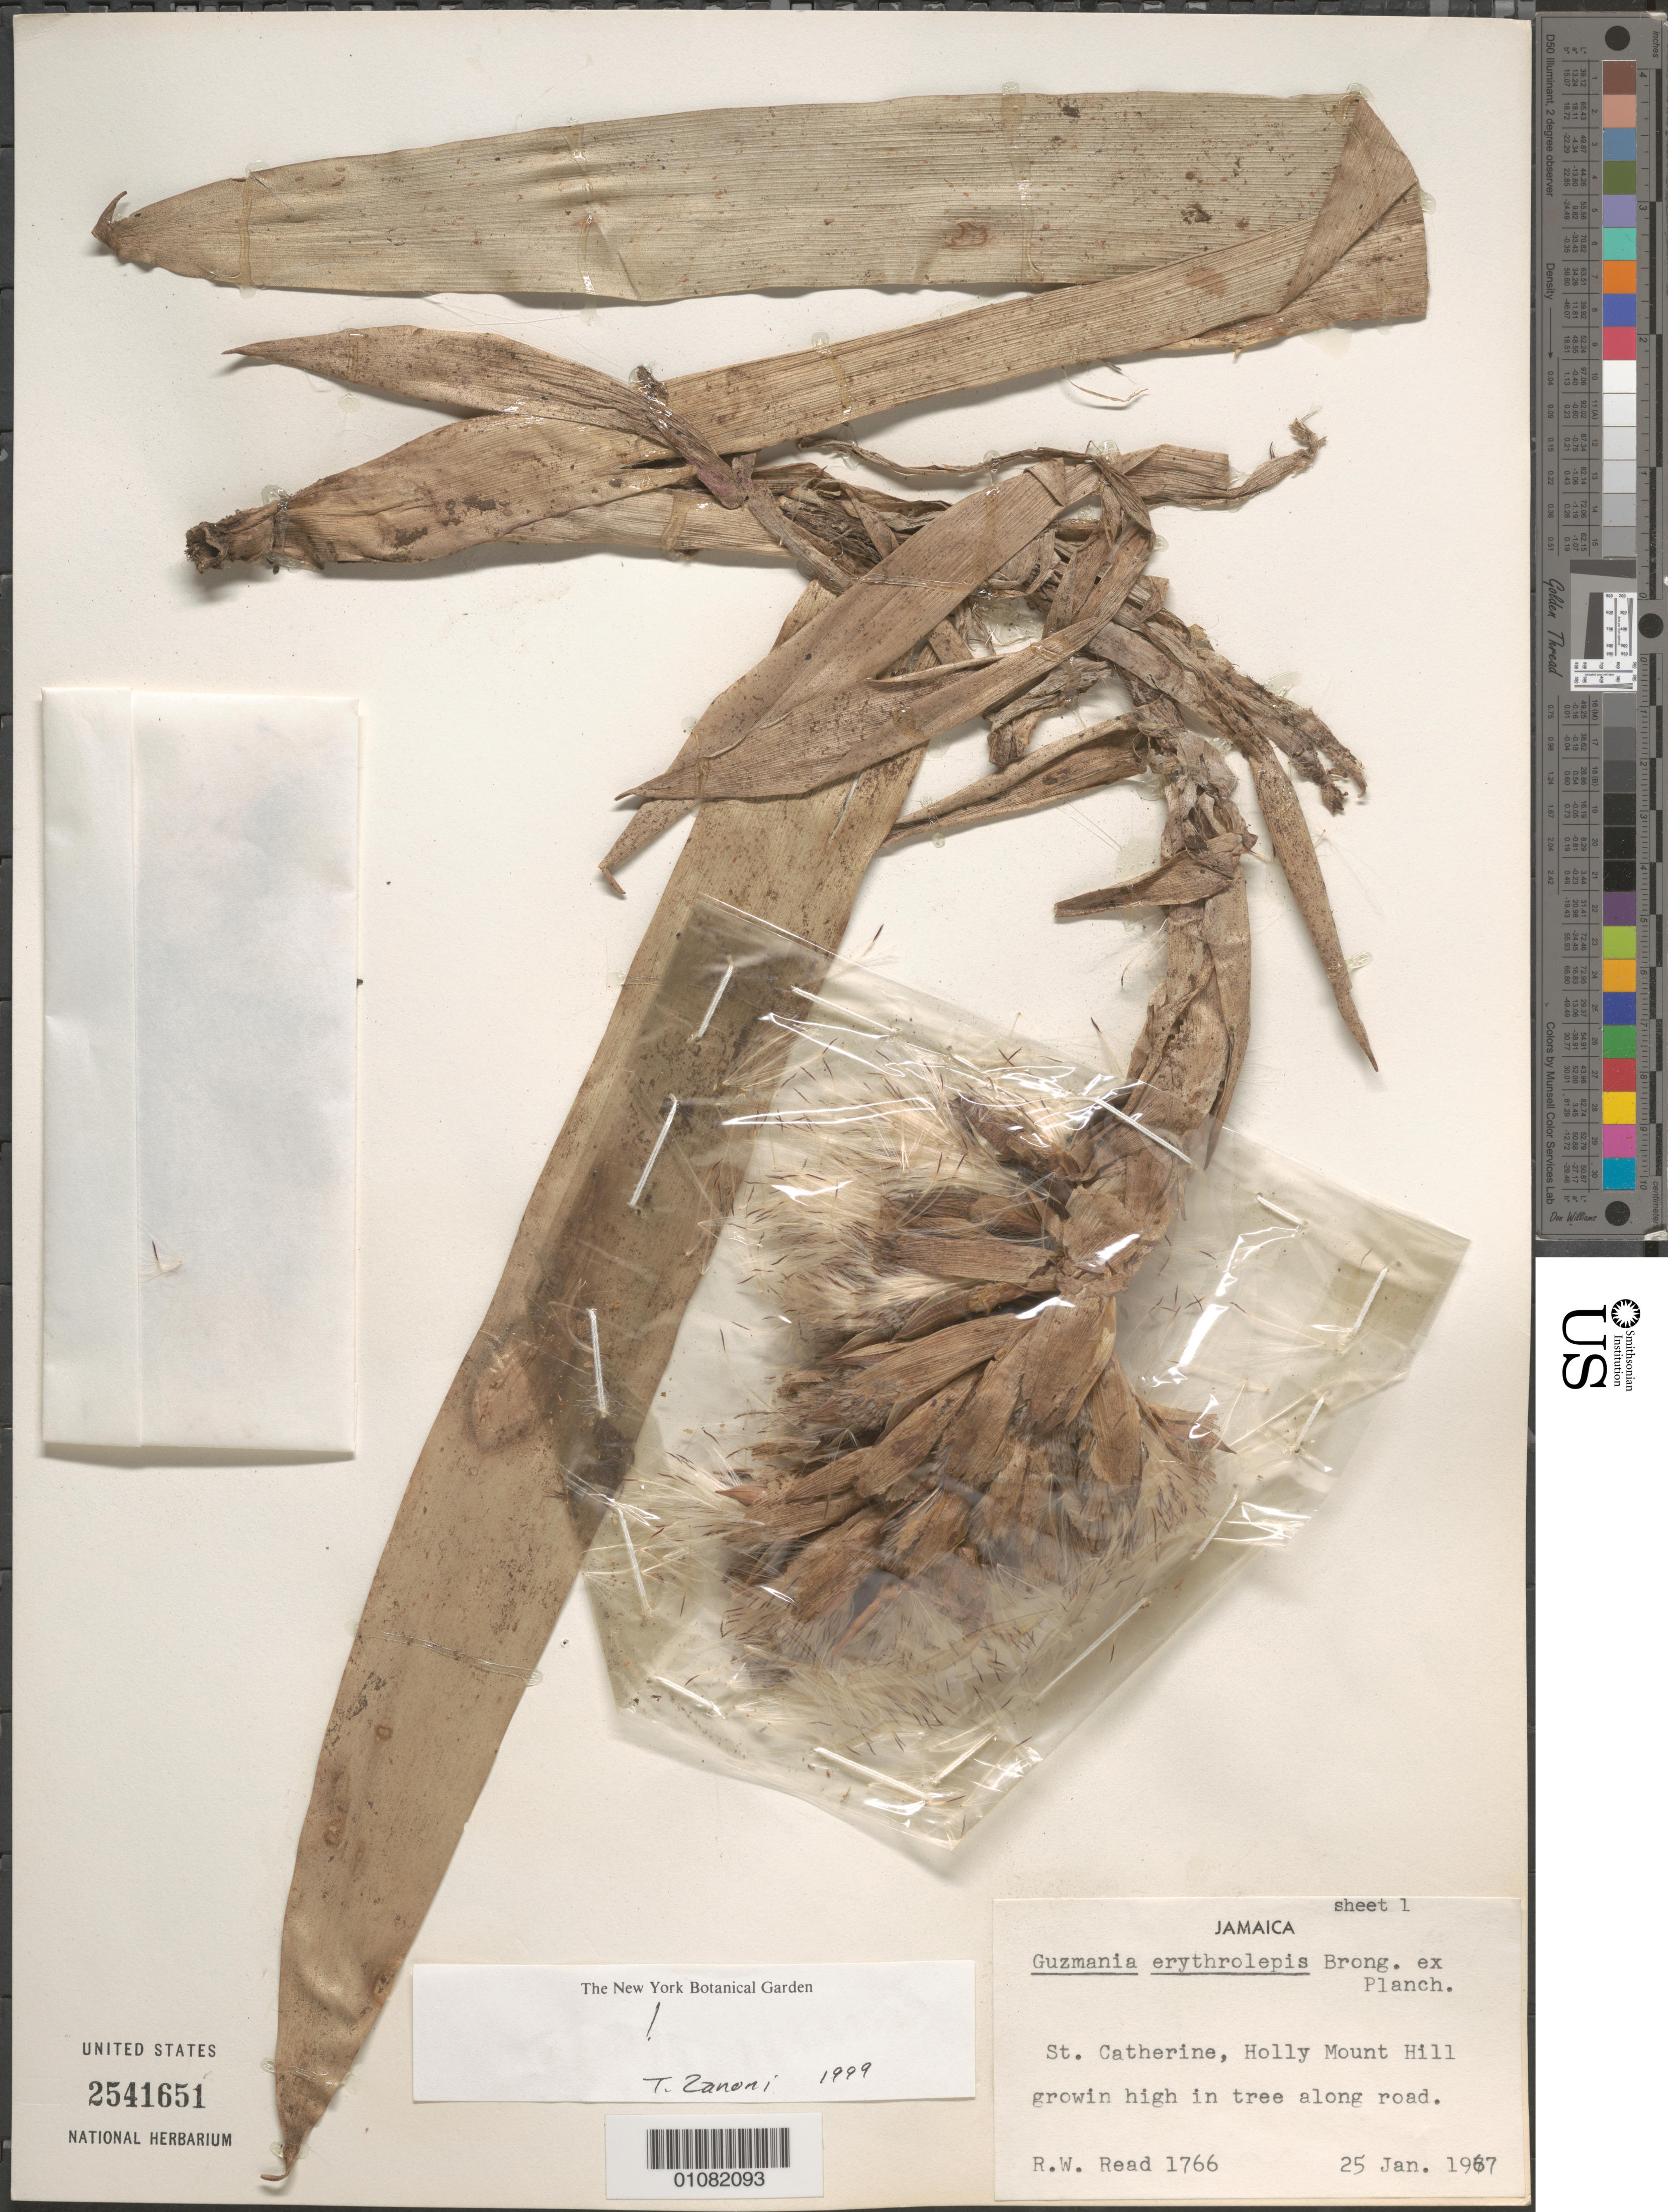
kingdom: Plantae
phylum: Tracheophyta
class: Liliopsida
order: Poales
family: Bromeliaceae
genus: Guzmania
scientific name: Guzmania erythrolepis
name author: Brongn. ex Planch.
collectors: R. W. Read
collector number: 1766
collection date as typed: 25 Jan 1967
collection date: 1967-01-25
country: Jamaica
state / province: Saint Catherine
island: Jamaica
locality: Holly Mount Hill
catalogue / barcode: US 2541651